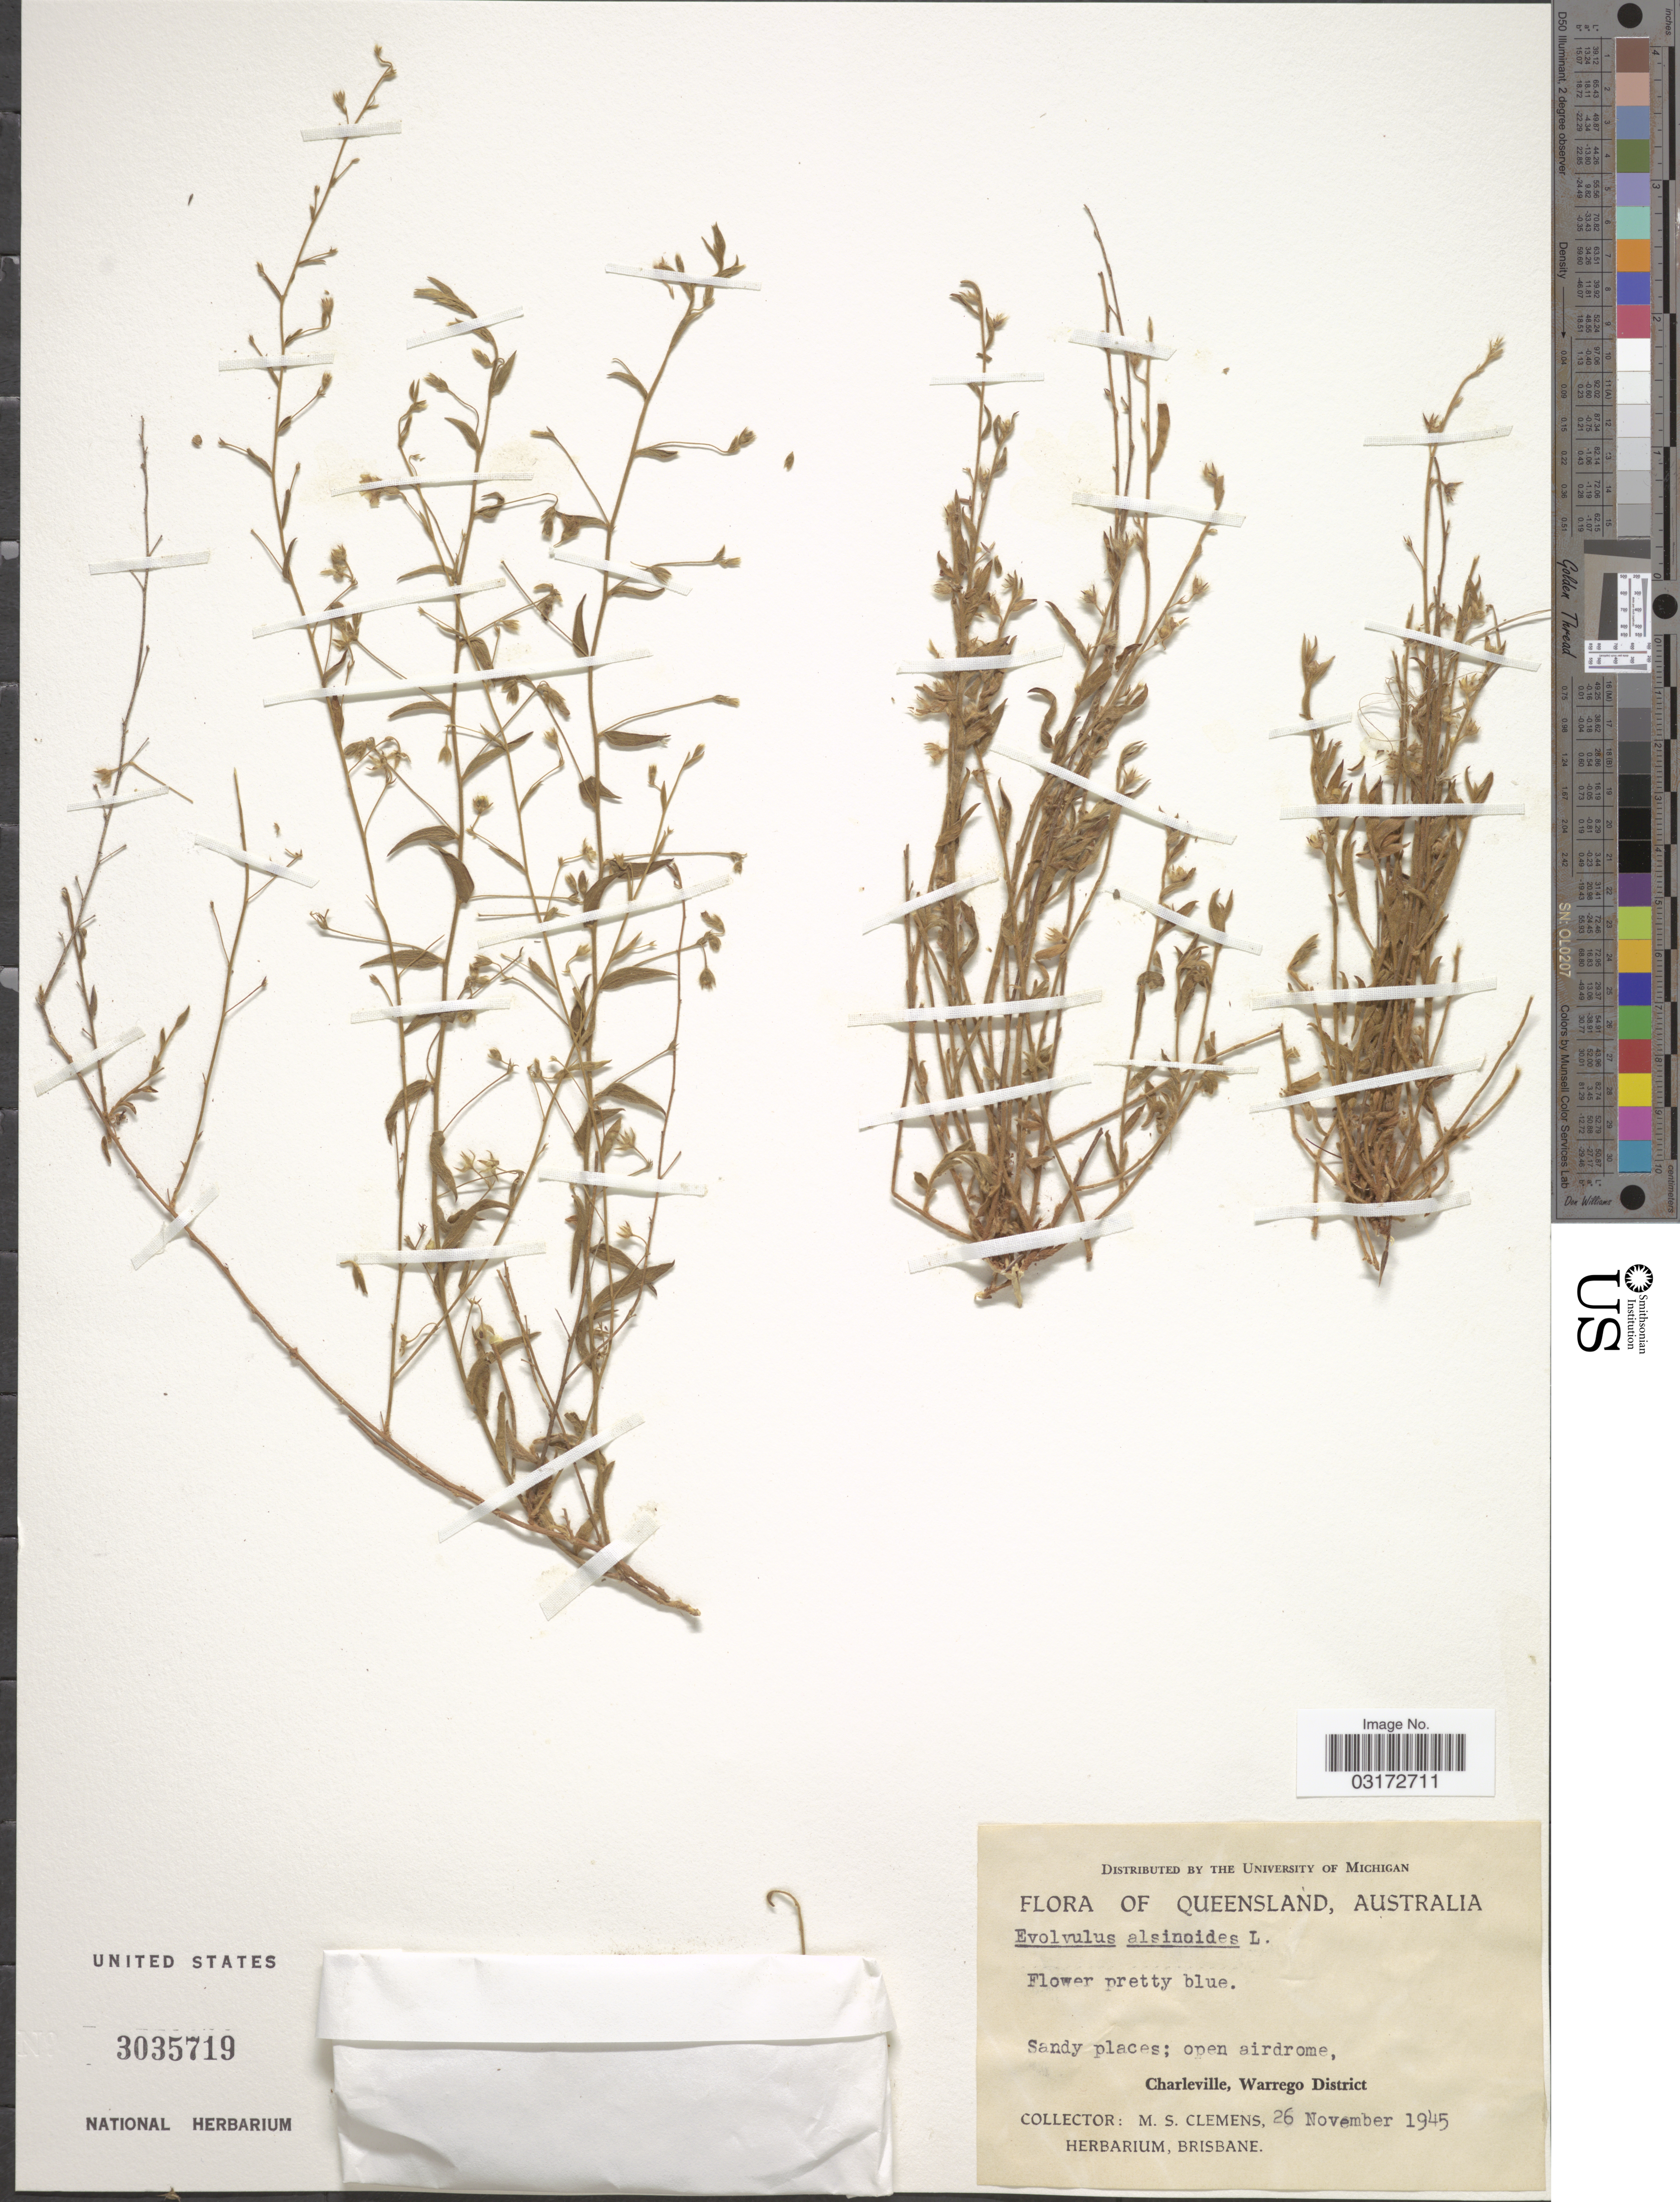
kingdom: Plantae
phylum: Tracheophyta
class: Magnoliopsida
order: Solanales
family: Convolvulaceae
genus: Evolvulus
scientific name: Evolvulus alsinoides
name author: (L.) L.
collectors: M. S. Clemens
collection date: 1945-11-26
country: Australia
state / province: Queensland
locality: Charleville, Warrego District.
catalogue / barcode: US 3035719